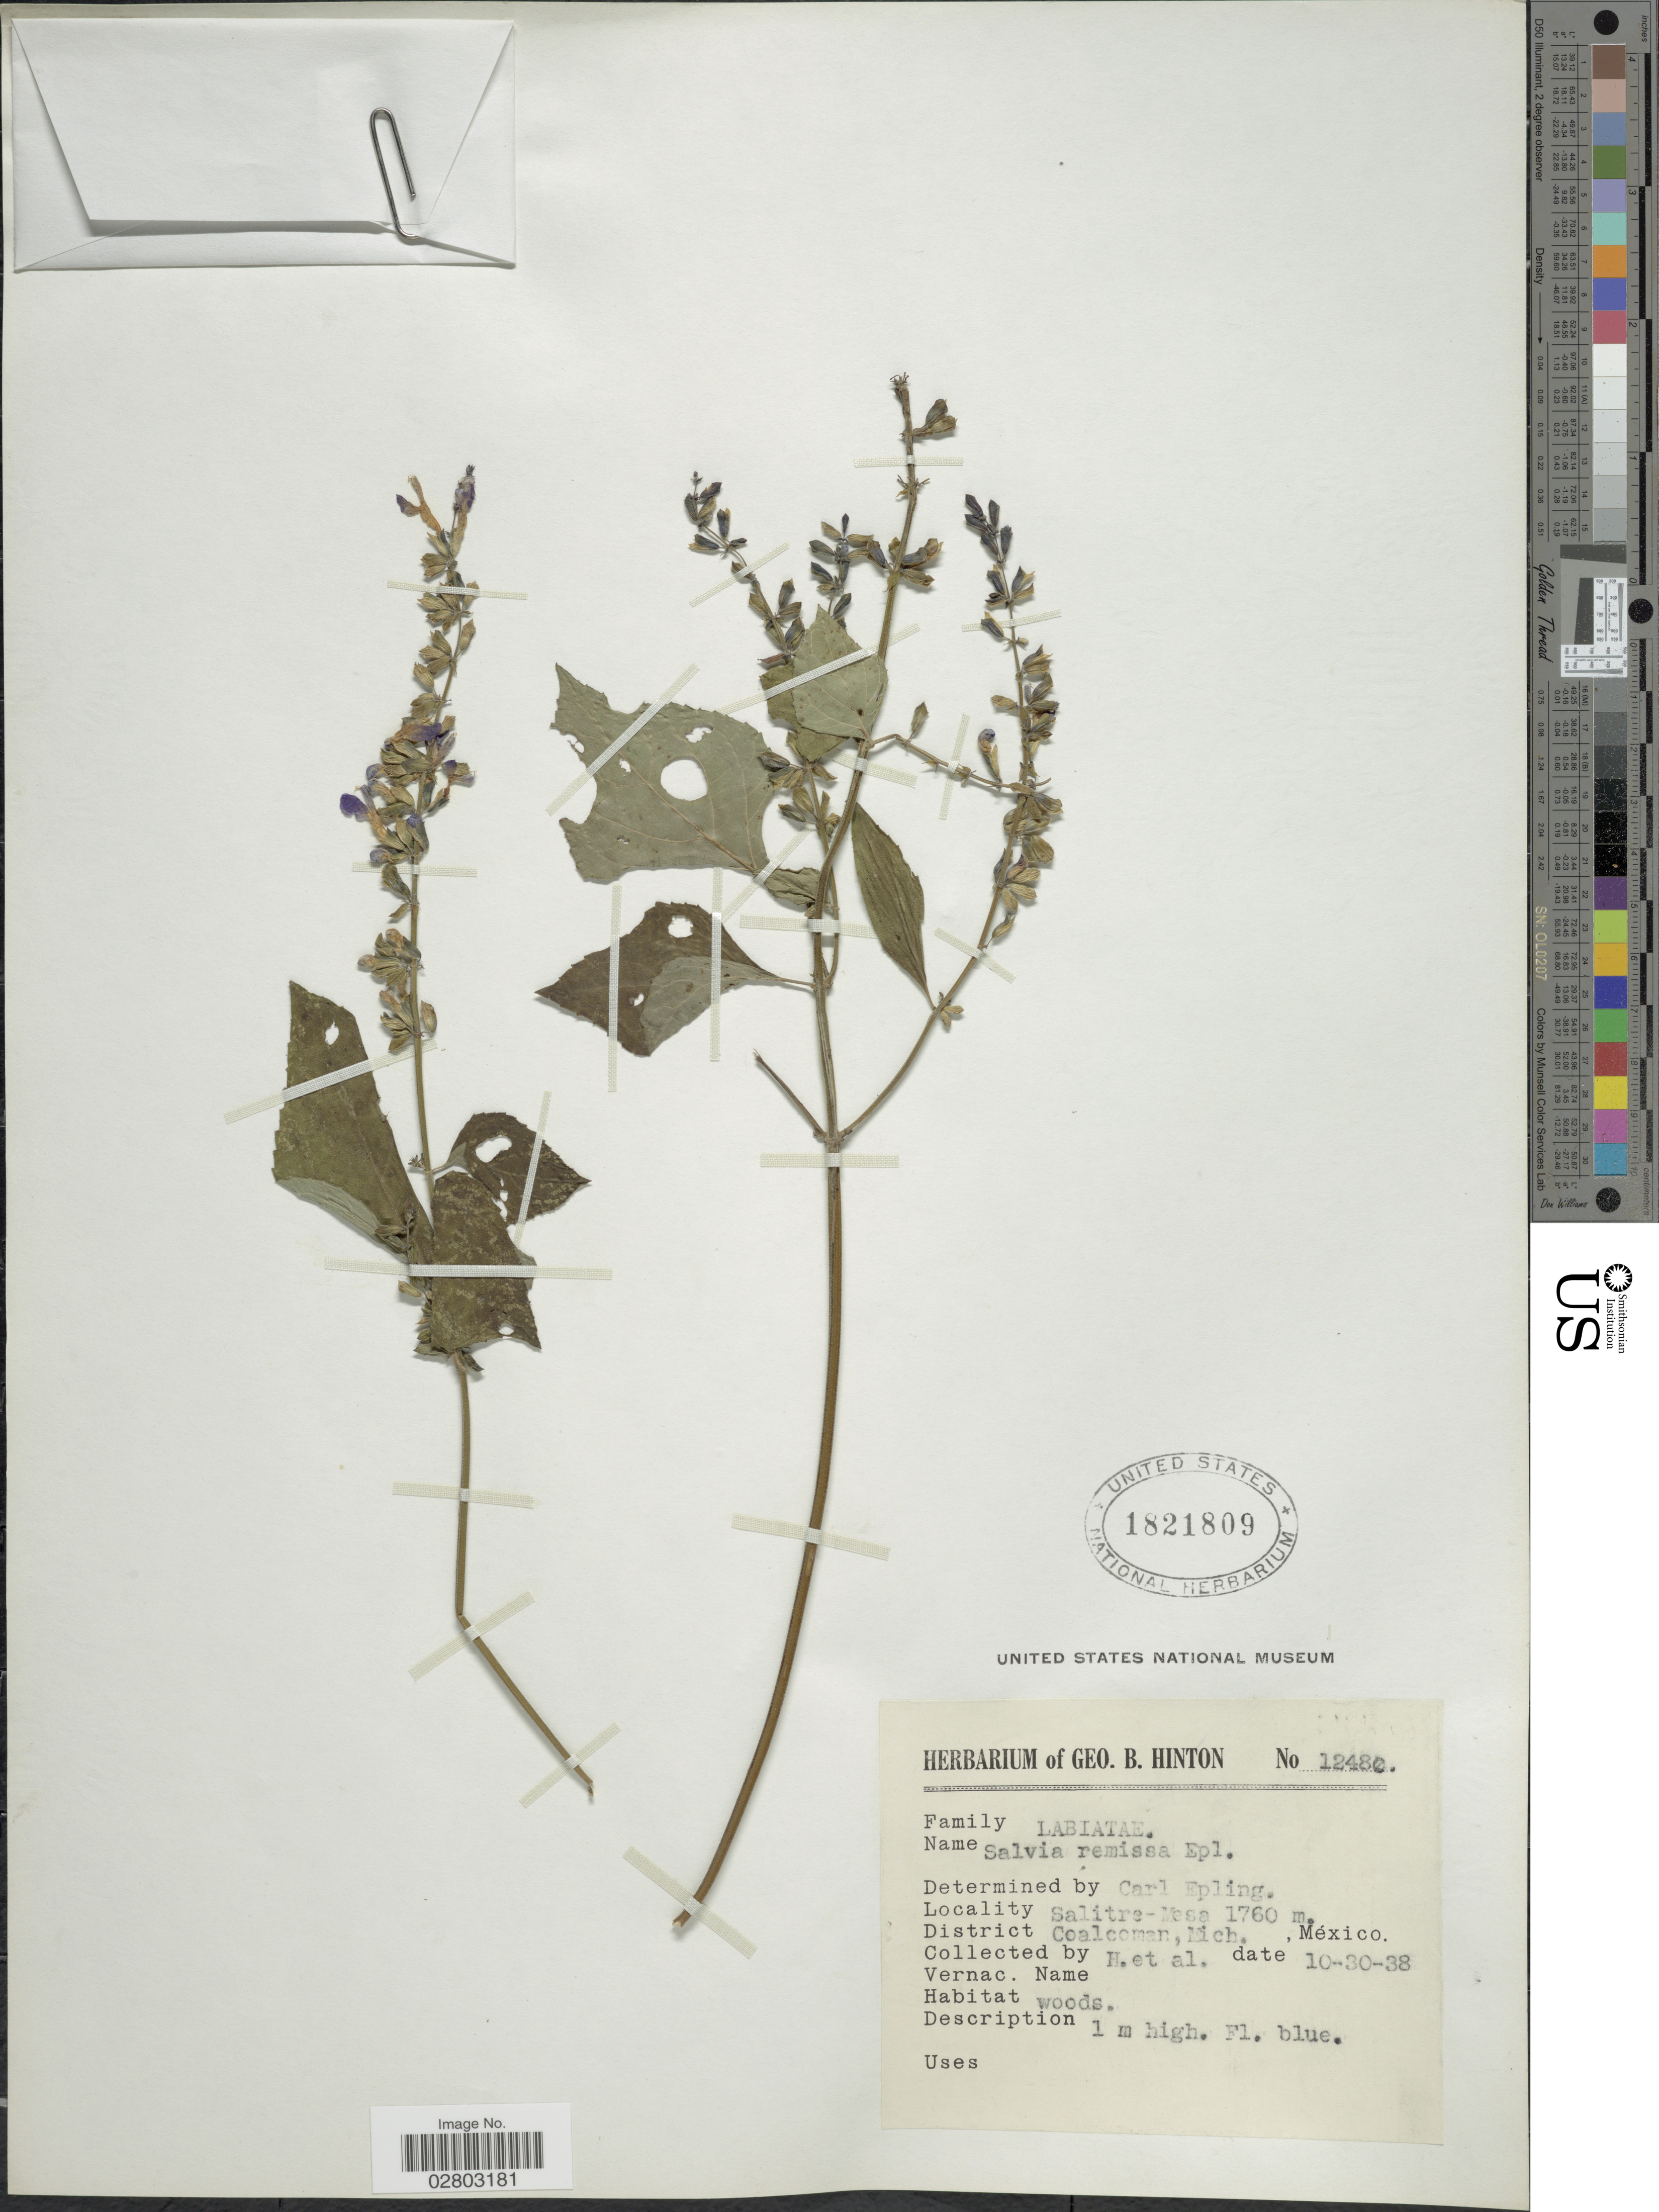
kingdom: Plantae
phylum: Tracheophyta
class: Magnoliopsida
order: Lamiales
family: Lamiaceae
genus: Salvia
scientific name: Salvia remissa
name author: Epling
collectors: G. B. Hinton & et al.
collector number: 12480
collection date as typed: Transcribed d/m/y: 30/10/38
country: Mexico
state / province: Michoacán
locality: Salitre-Mesa, District Coalman.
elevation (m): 1760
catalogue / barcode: US 1821809